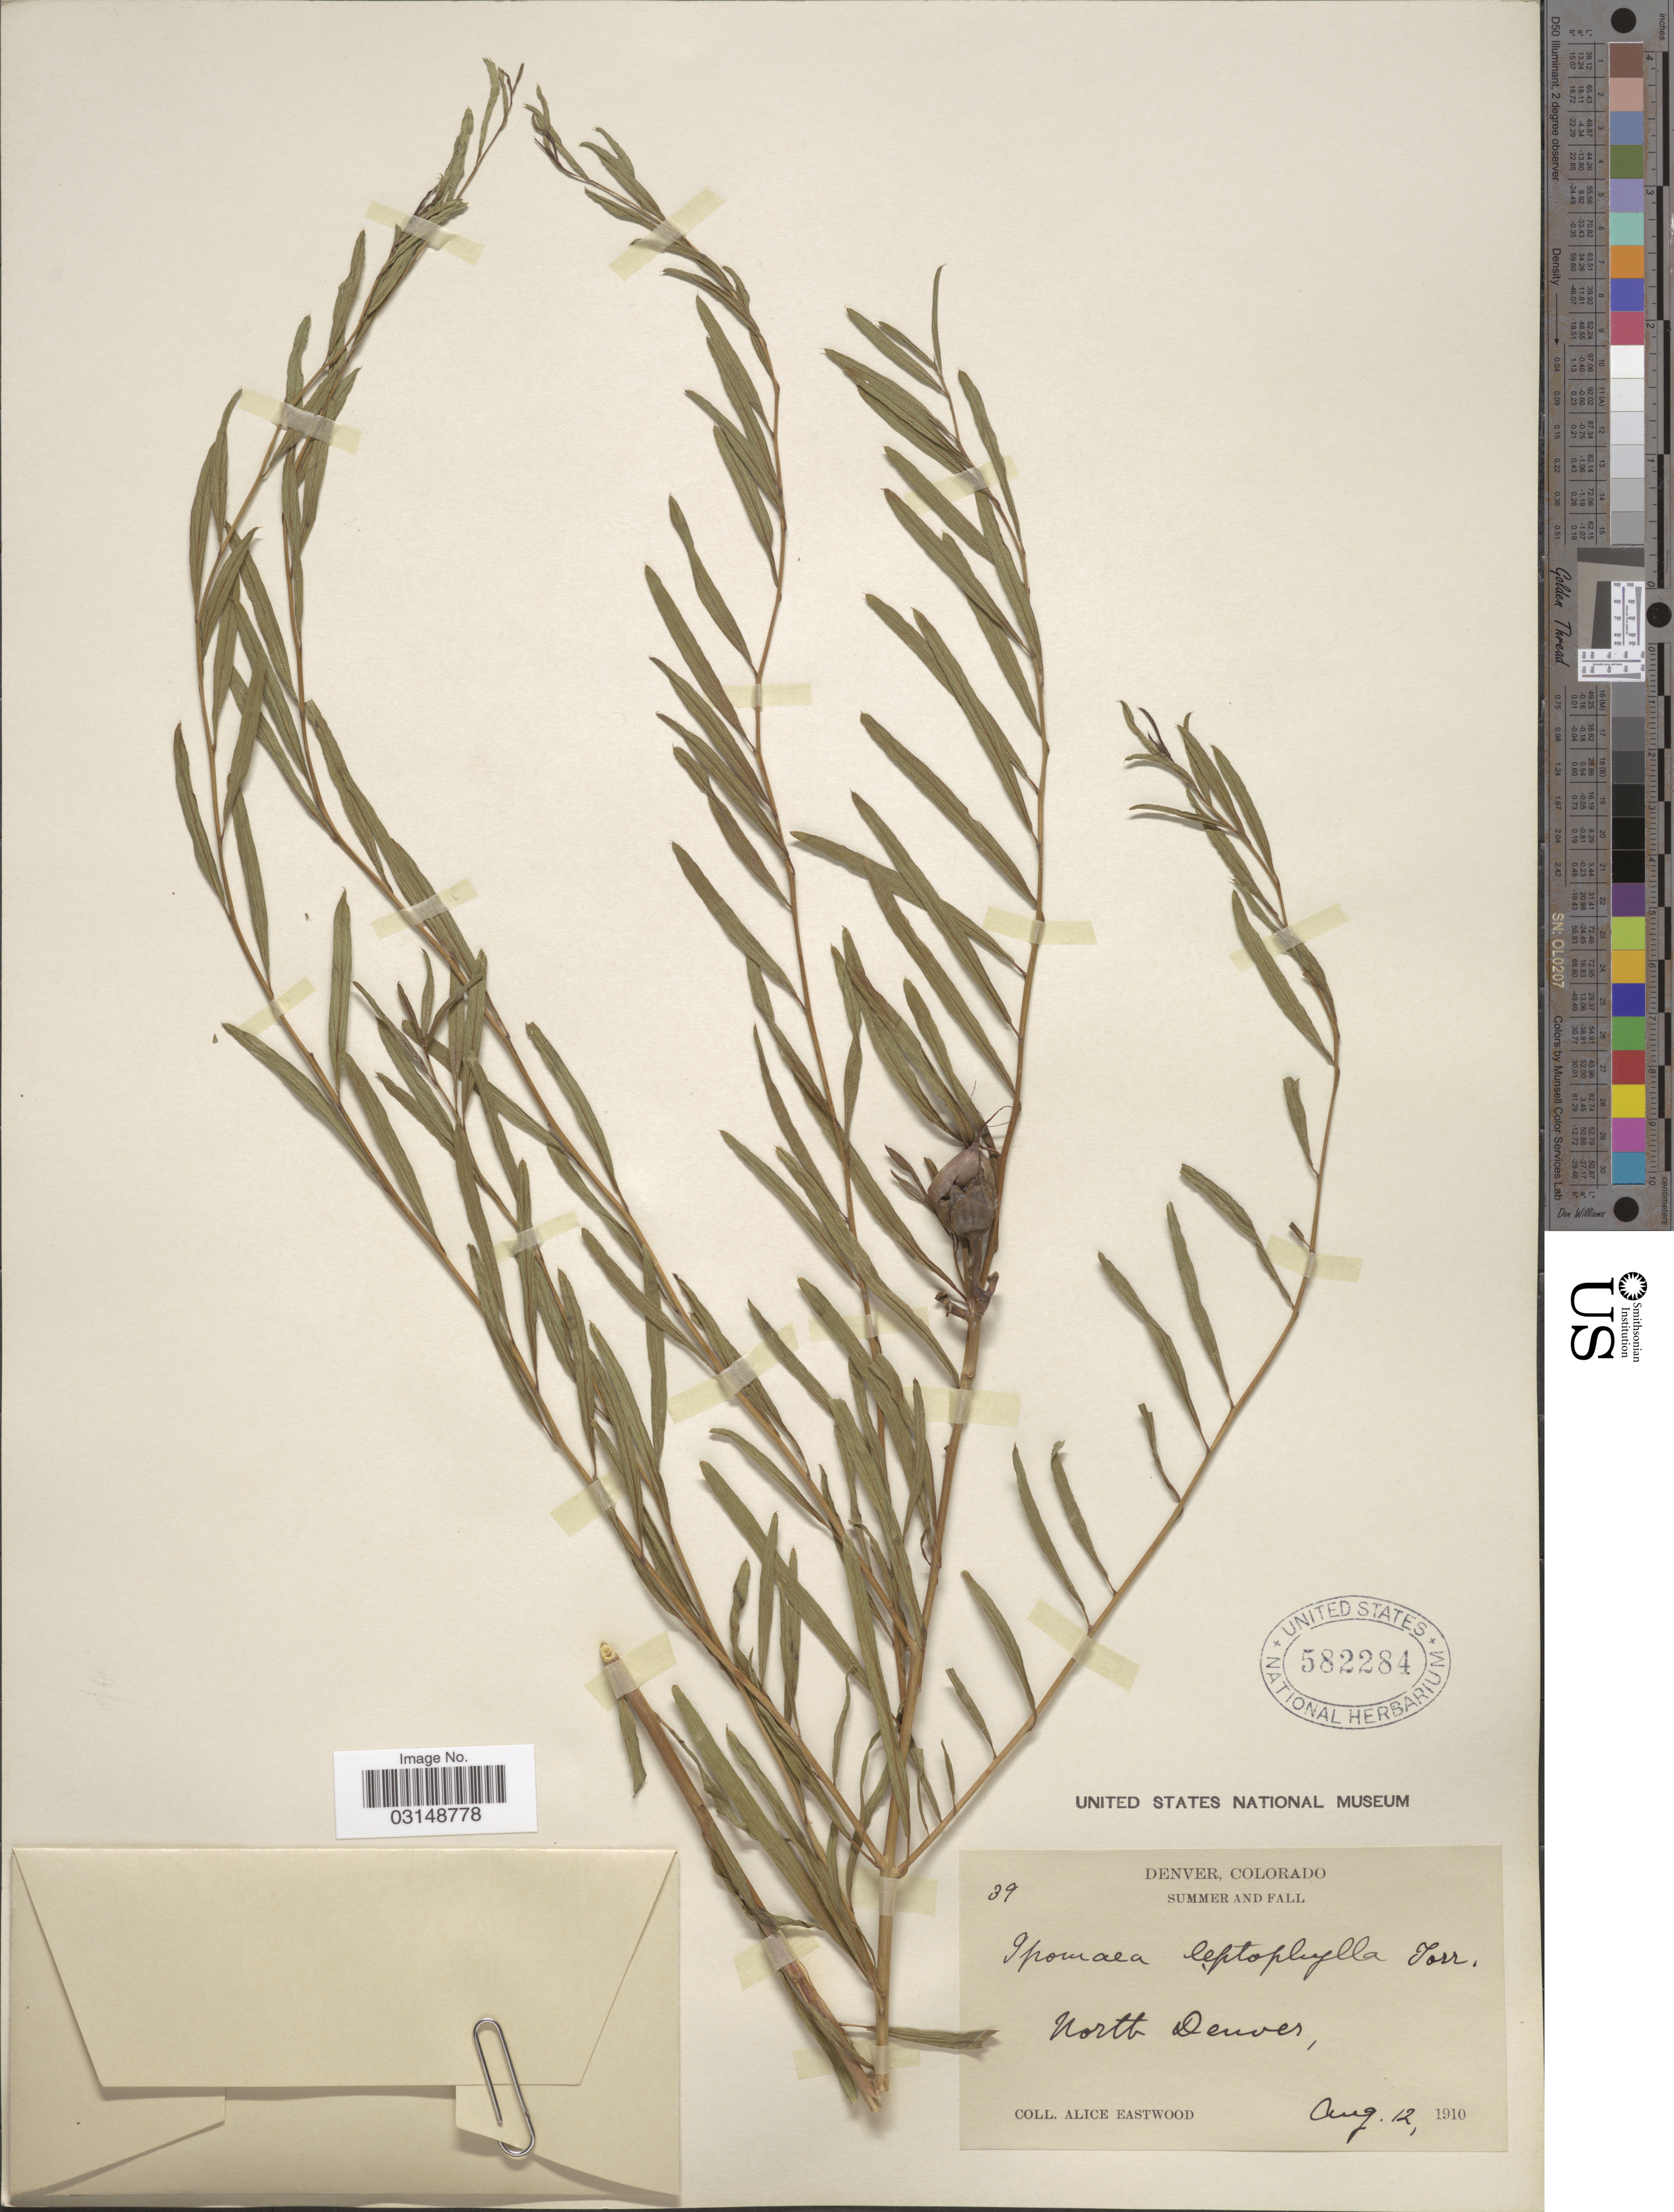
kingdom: Plantae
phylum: Tracheophyta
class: Magnoliopsida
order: Solanales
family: Convolvulaceae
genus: Ipomoea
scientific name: Ipomoea leptophylla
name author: Torr.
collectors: A. Eastwood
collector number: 39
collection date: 1910-08-12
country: United States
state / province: Colorado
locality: North Denver.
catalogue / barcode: US 582284